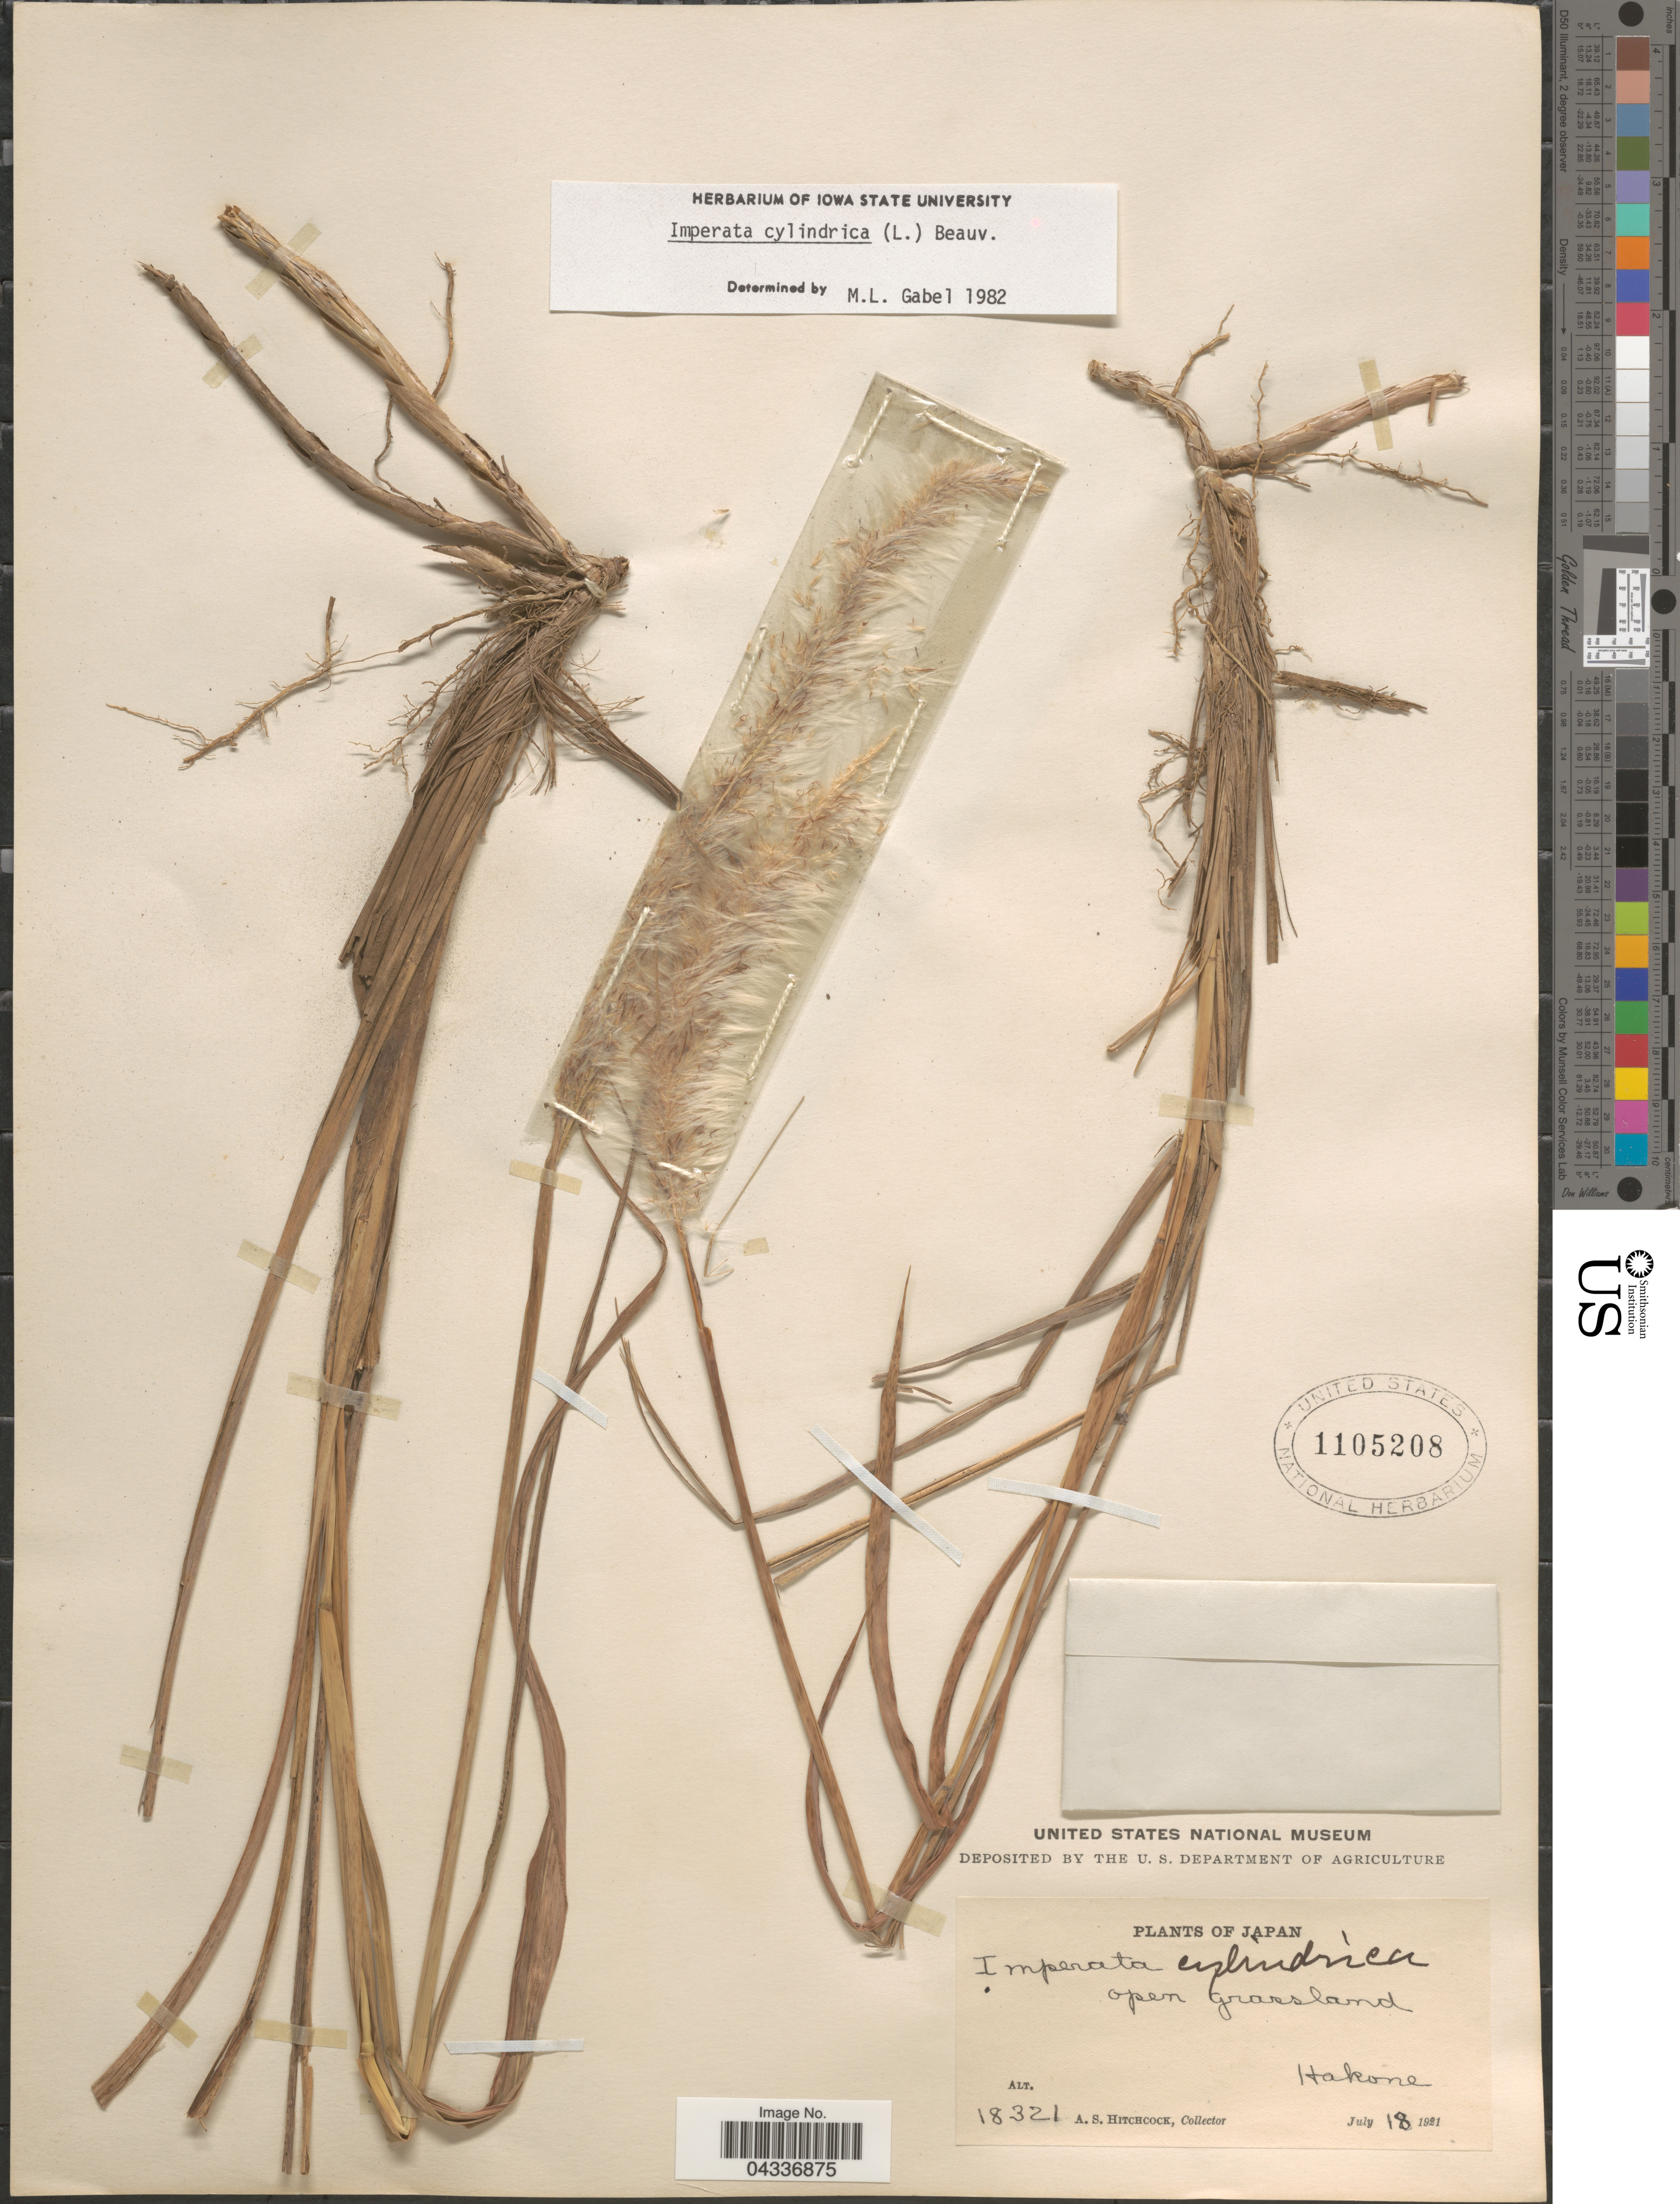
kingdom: Plantae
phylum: Tracheophyta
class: Liliopsida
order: Poales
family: Poaceae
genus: Imperata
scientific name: Imperata cylindrica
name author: (L.) P. Beauv.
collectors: A. S. Hitchcock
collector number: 18321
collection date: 1921-07-18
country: Japan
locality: Hakone.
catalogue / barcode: US 1105208